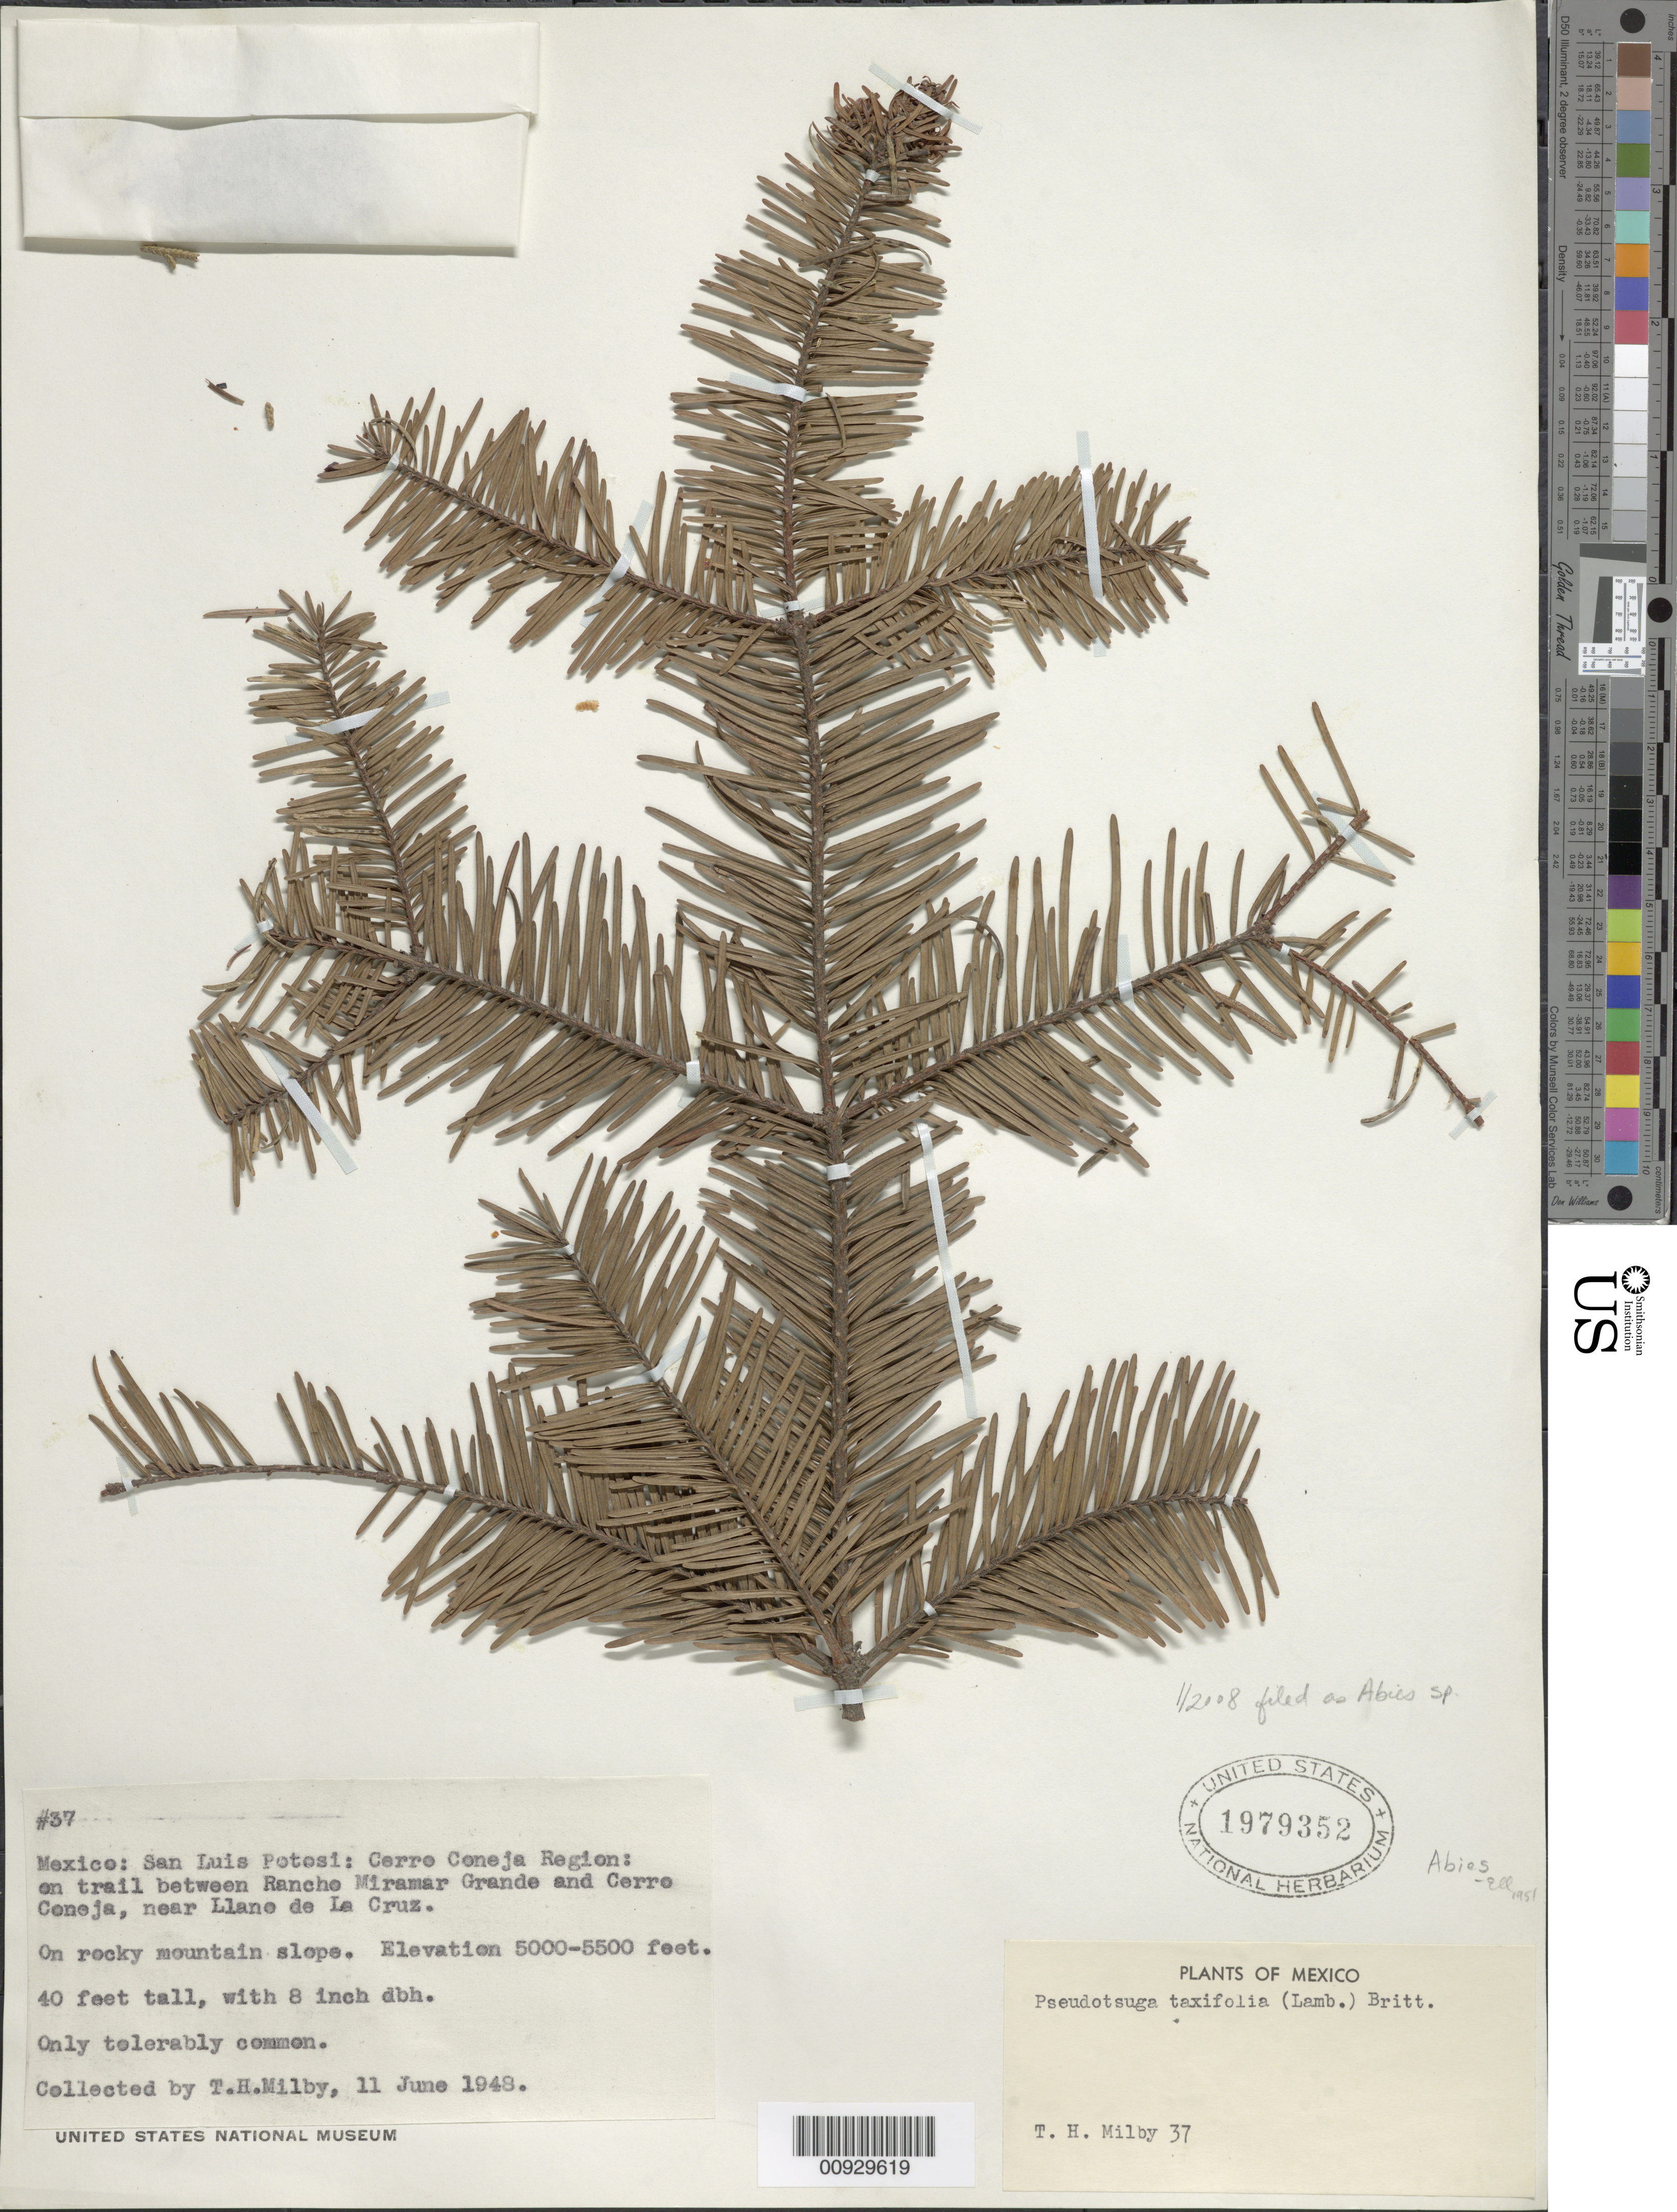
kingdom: Plantae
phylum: Tracheophyta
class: Pinopsida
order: Pinales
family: Pinaceae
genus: Abies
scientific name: Abies sp.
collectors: Milby, T.H.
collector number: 37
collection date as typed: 11 Jun 1948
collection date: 1948-06-11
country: Mexico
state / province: San Luis Potosí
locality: Cerro Coneja Region: on trail between Rancho Miramar Grande and Cerro Coneja, near Llano de la Cruz.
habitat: On rocky mountain slope.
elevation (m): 1524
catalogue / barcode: US 1979352